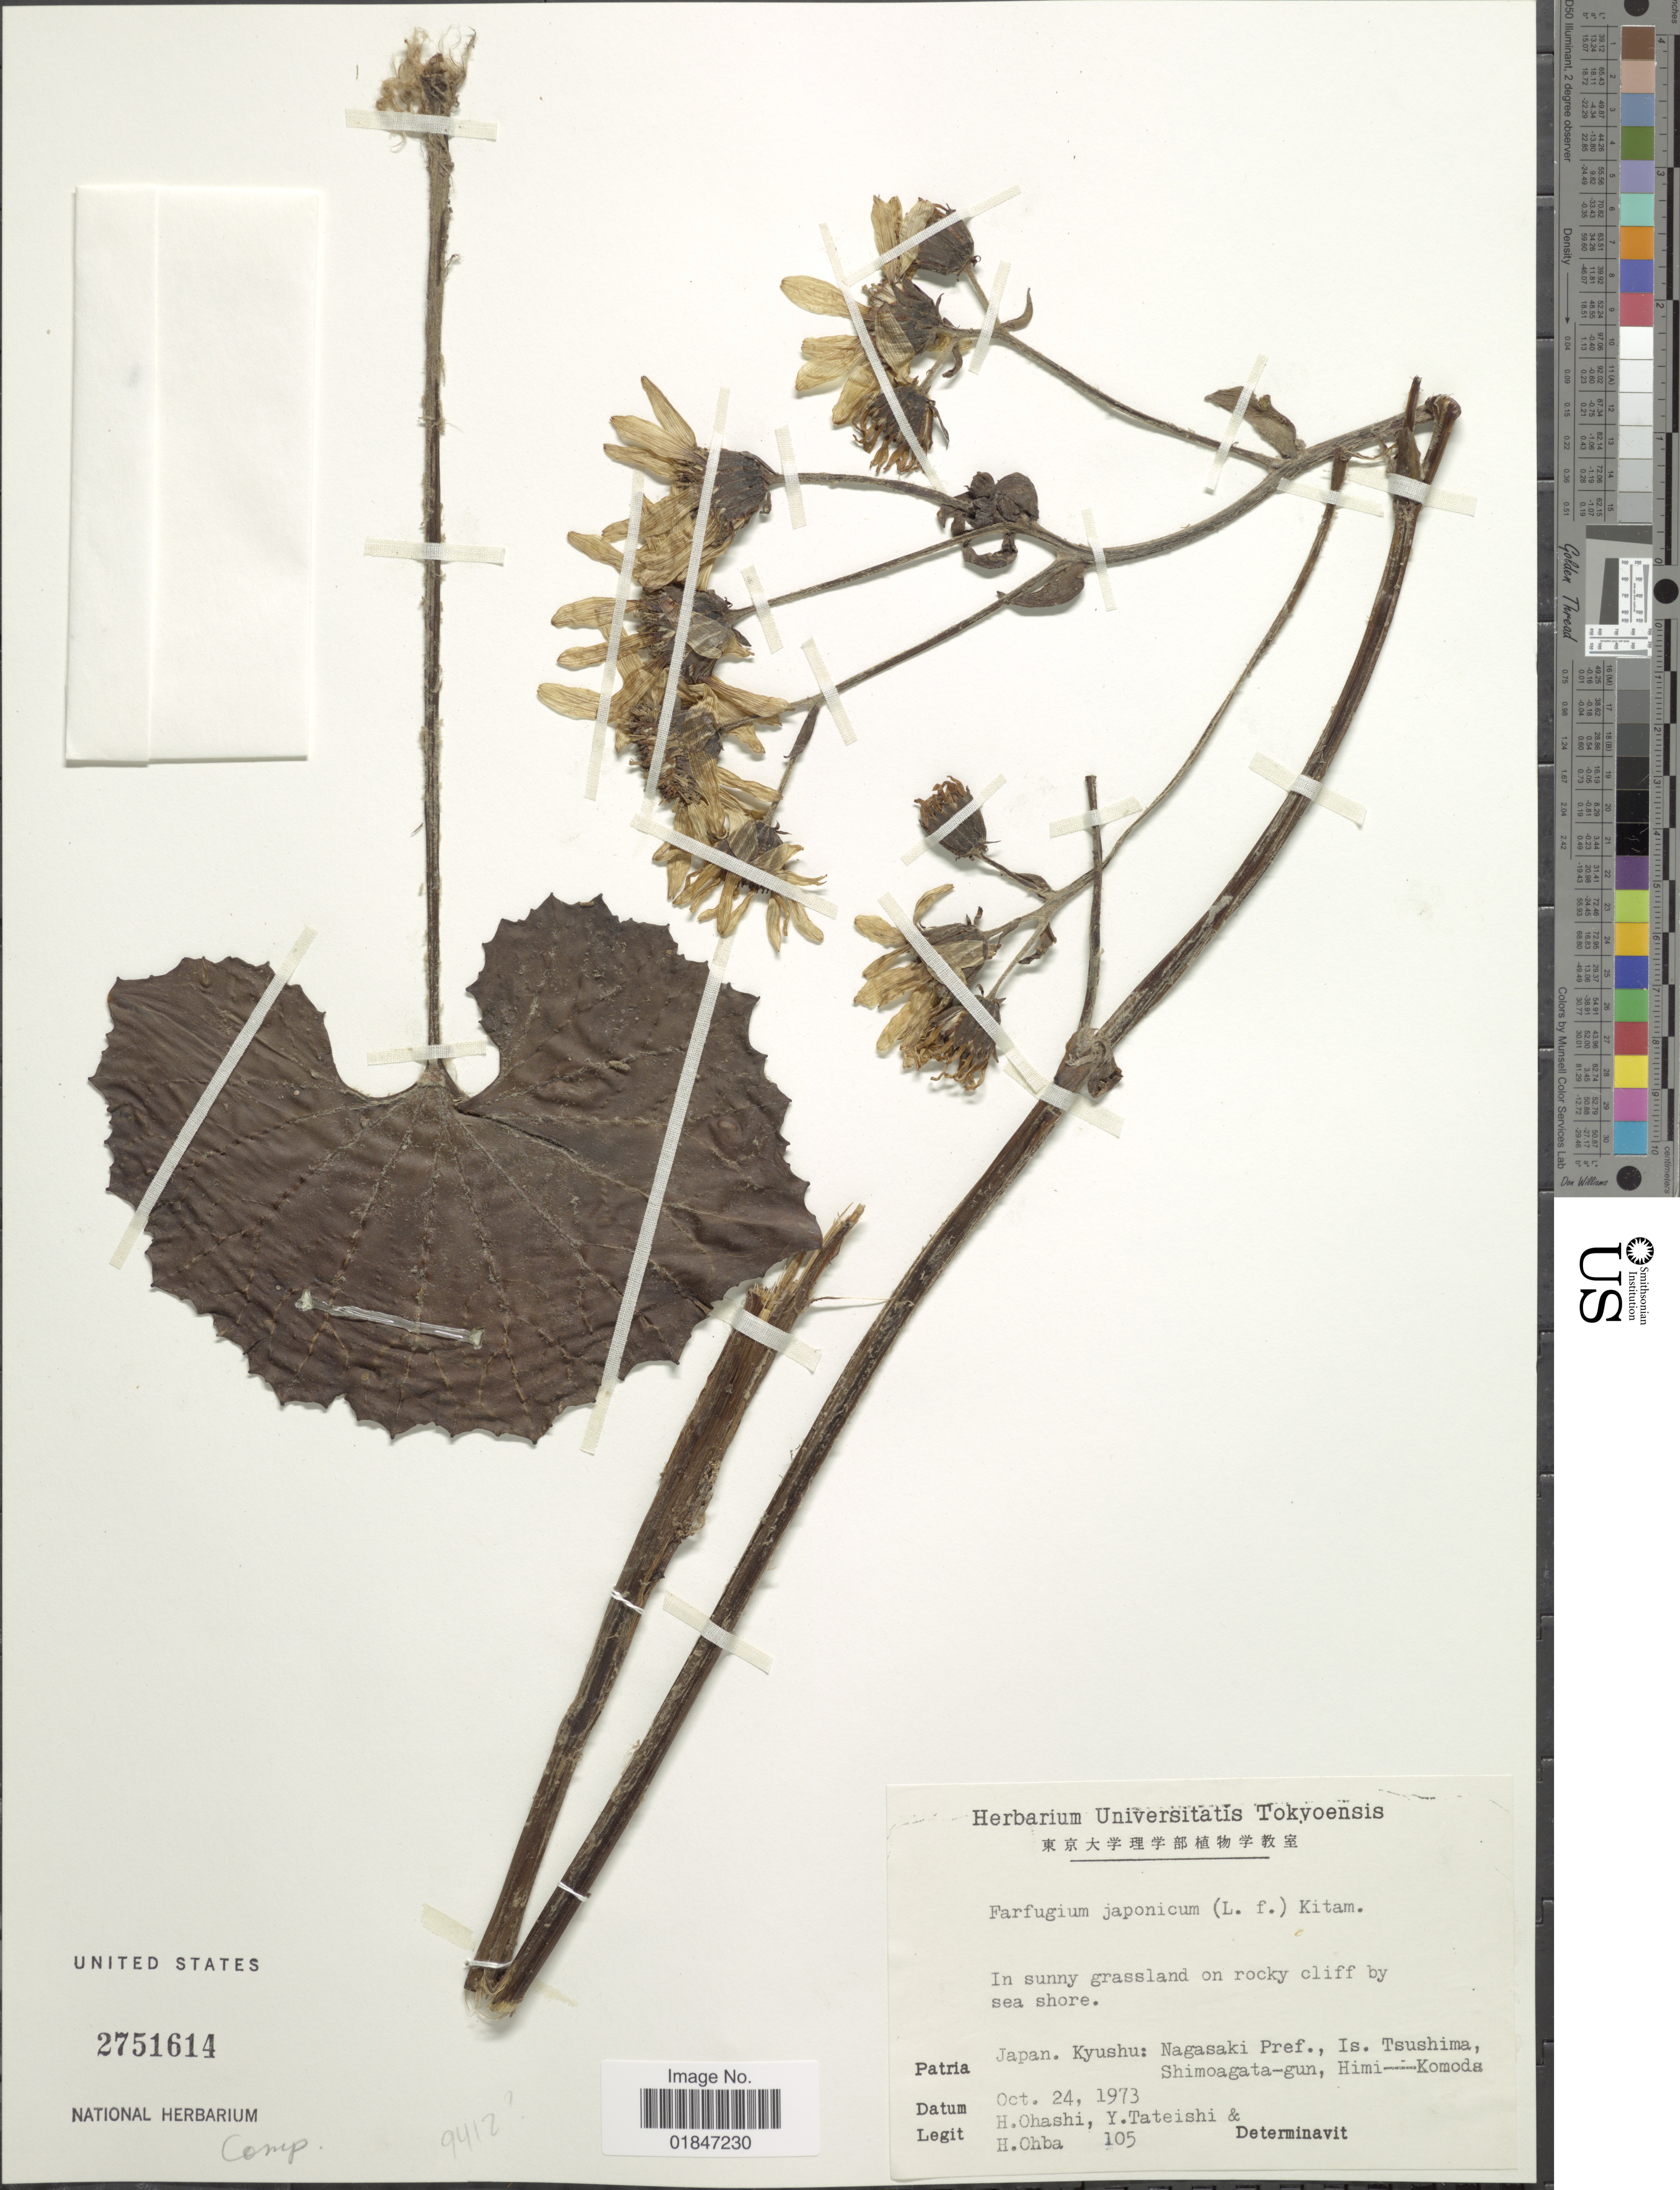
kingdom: Plantae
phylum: Tracheophyta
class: Magnoliopsida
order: Asterales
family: Asteraceae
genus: Farfugium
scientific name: Farfugium japonicum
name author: (L.) Kitam.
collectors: H. Ohashi, Y. Tateishi & H. Ohba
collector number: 105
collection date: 1973-10-24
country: Japan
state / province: Nagasaki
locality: Japan. Kyushu: Nagasaki Pref., Is. Tsushima. Shimoagata-gun, Himi--Komoda.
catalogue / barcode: US 2751614